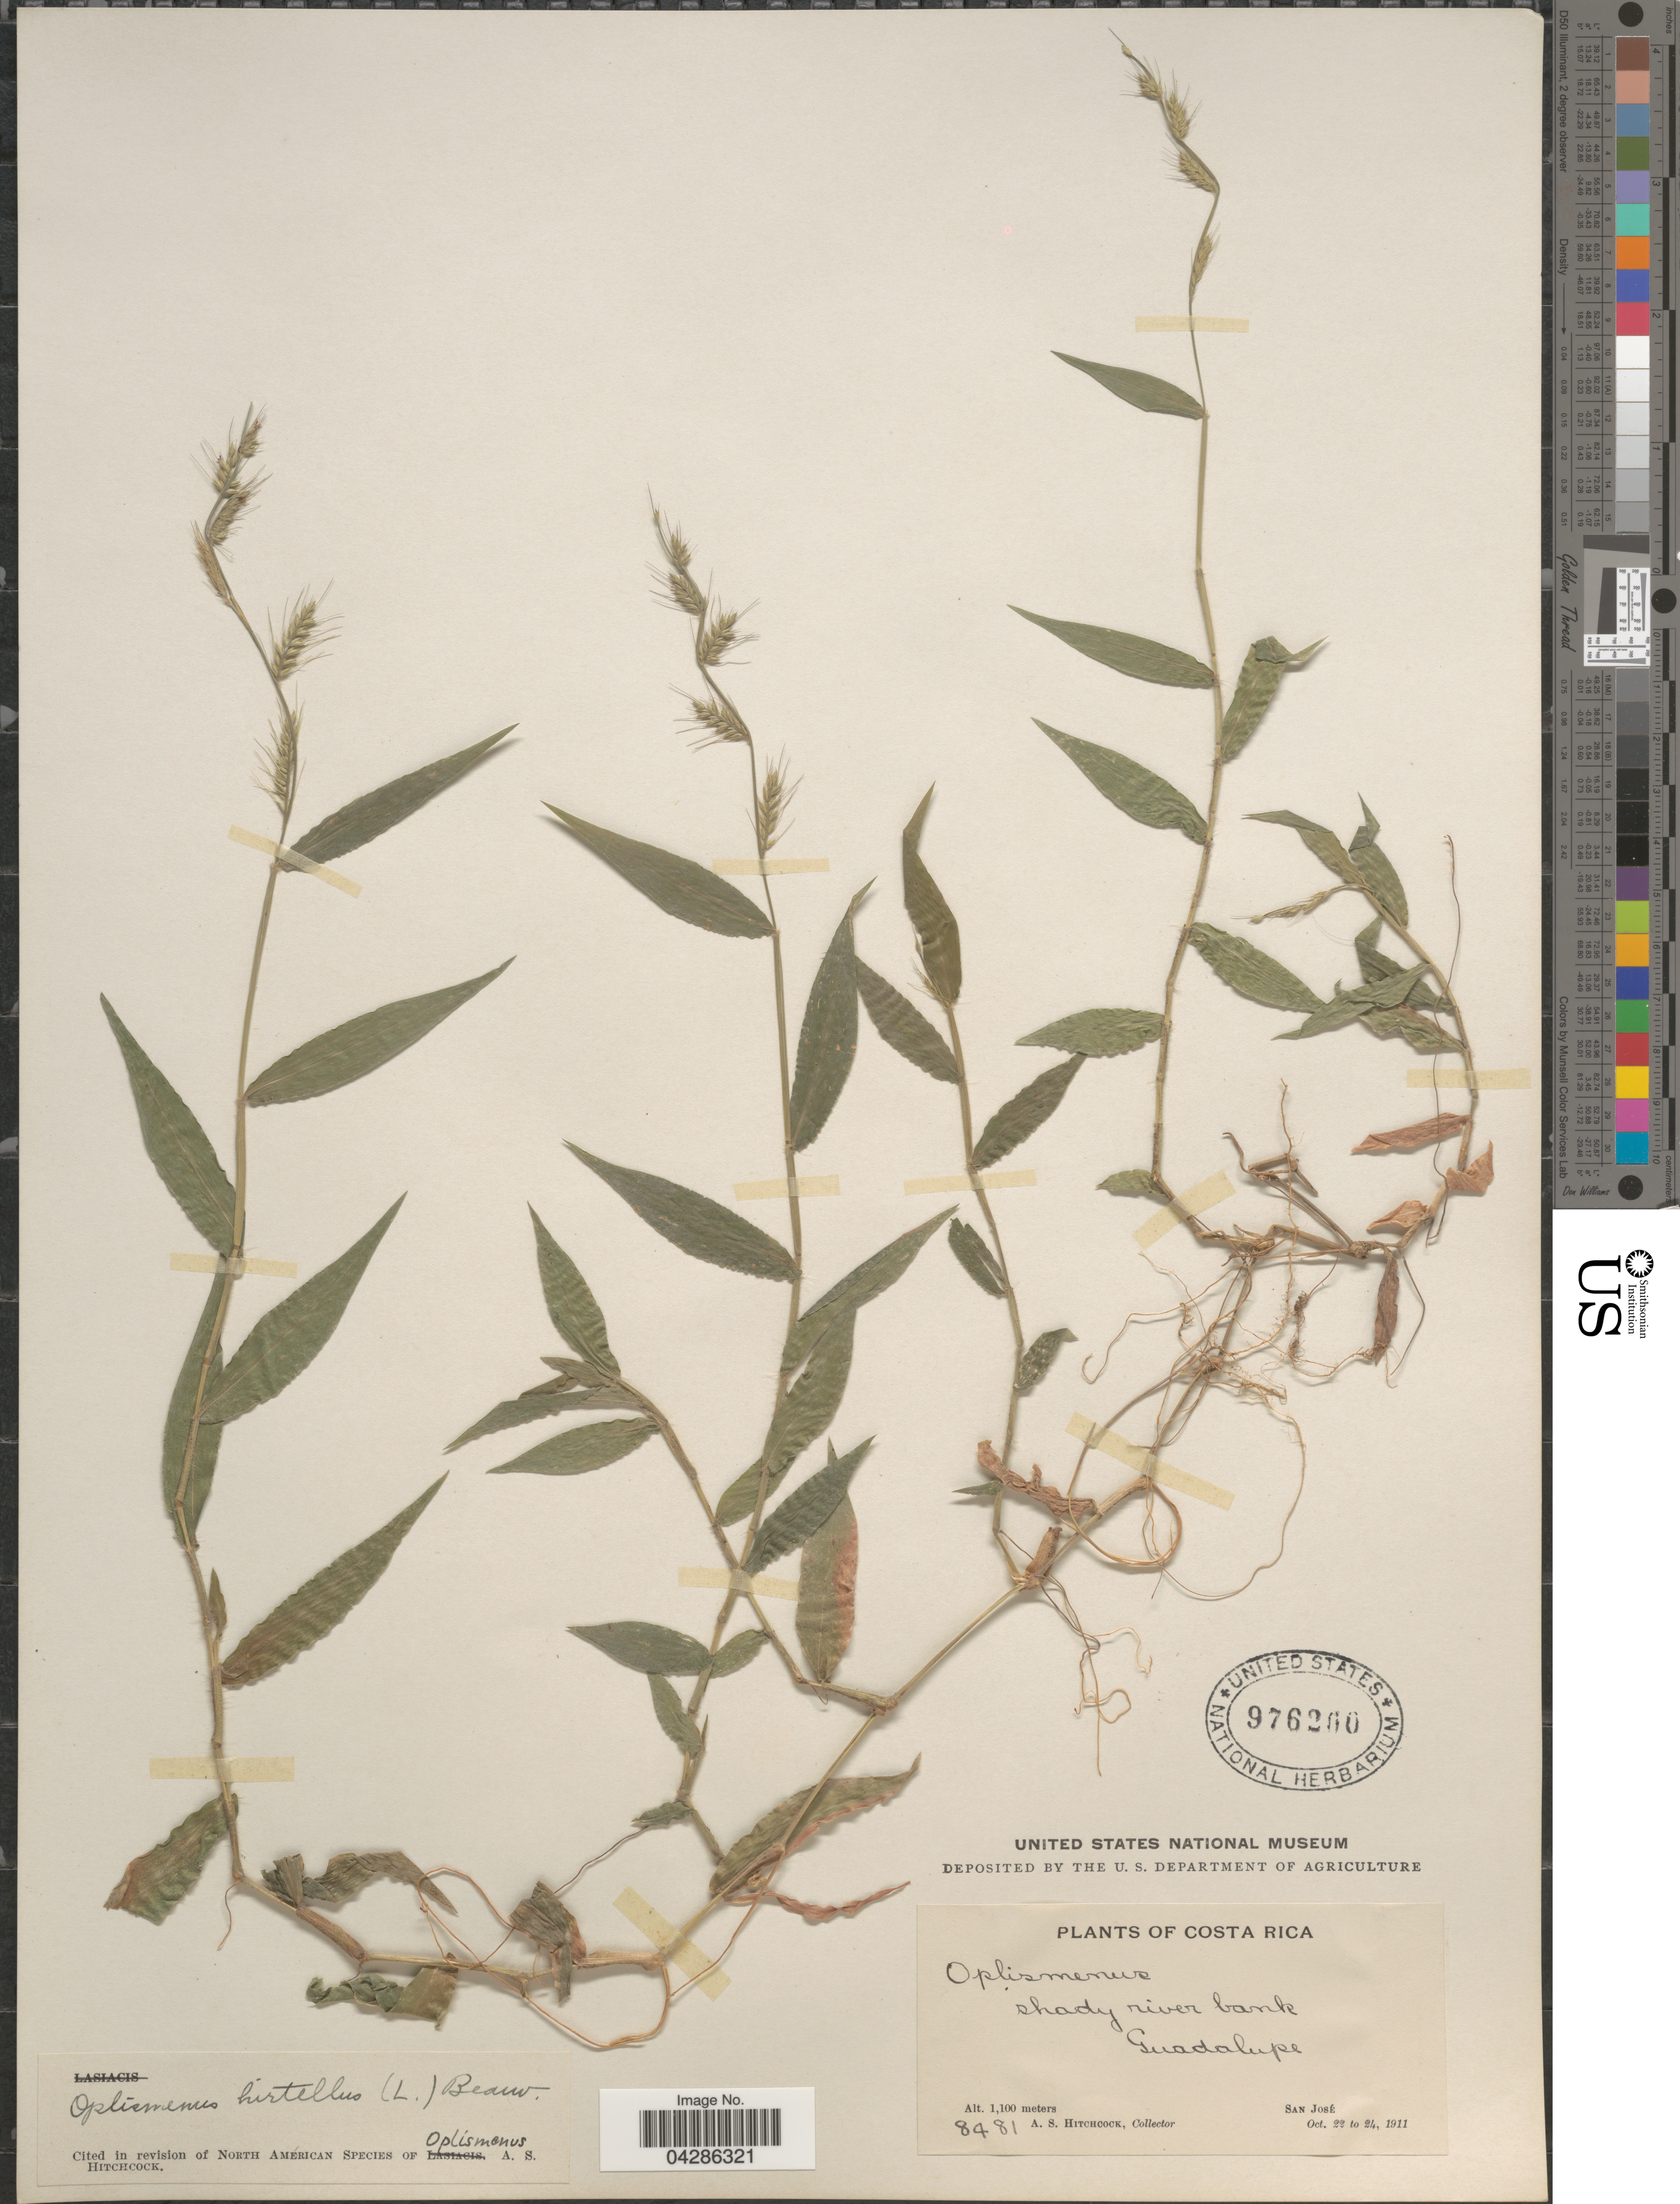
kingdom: Plantae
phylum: Tracheophyta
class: Liliopsida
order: Poales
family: Poaceae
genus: Oplismenus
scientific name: Oplismenus hirtellus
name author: (L.) P. Beauv.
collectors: A. S. Hitchcock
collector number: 8481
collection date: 1911-10-22/1911-10-24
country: Costa Rica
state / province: San José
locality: Shady river bank. Guadalupe.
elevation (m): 1100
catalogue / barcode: US 976200